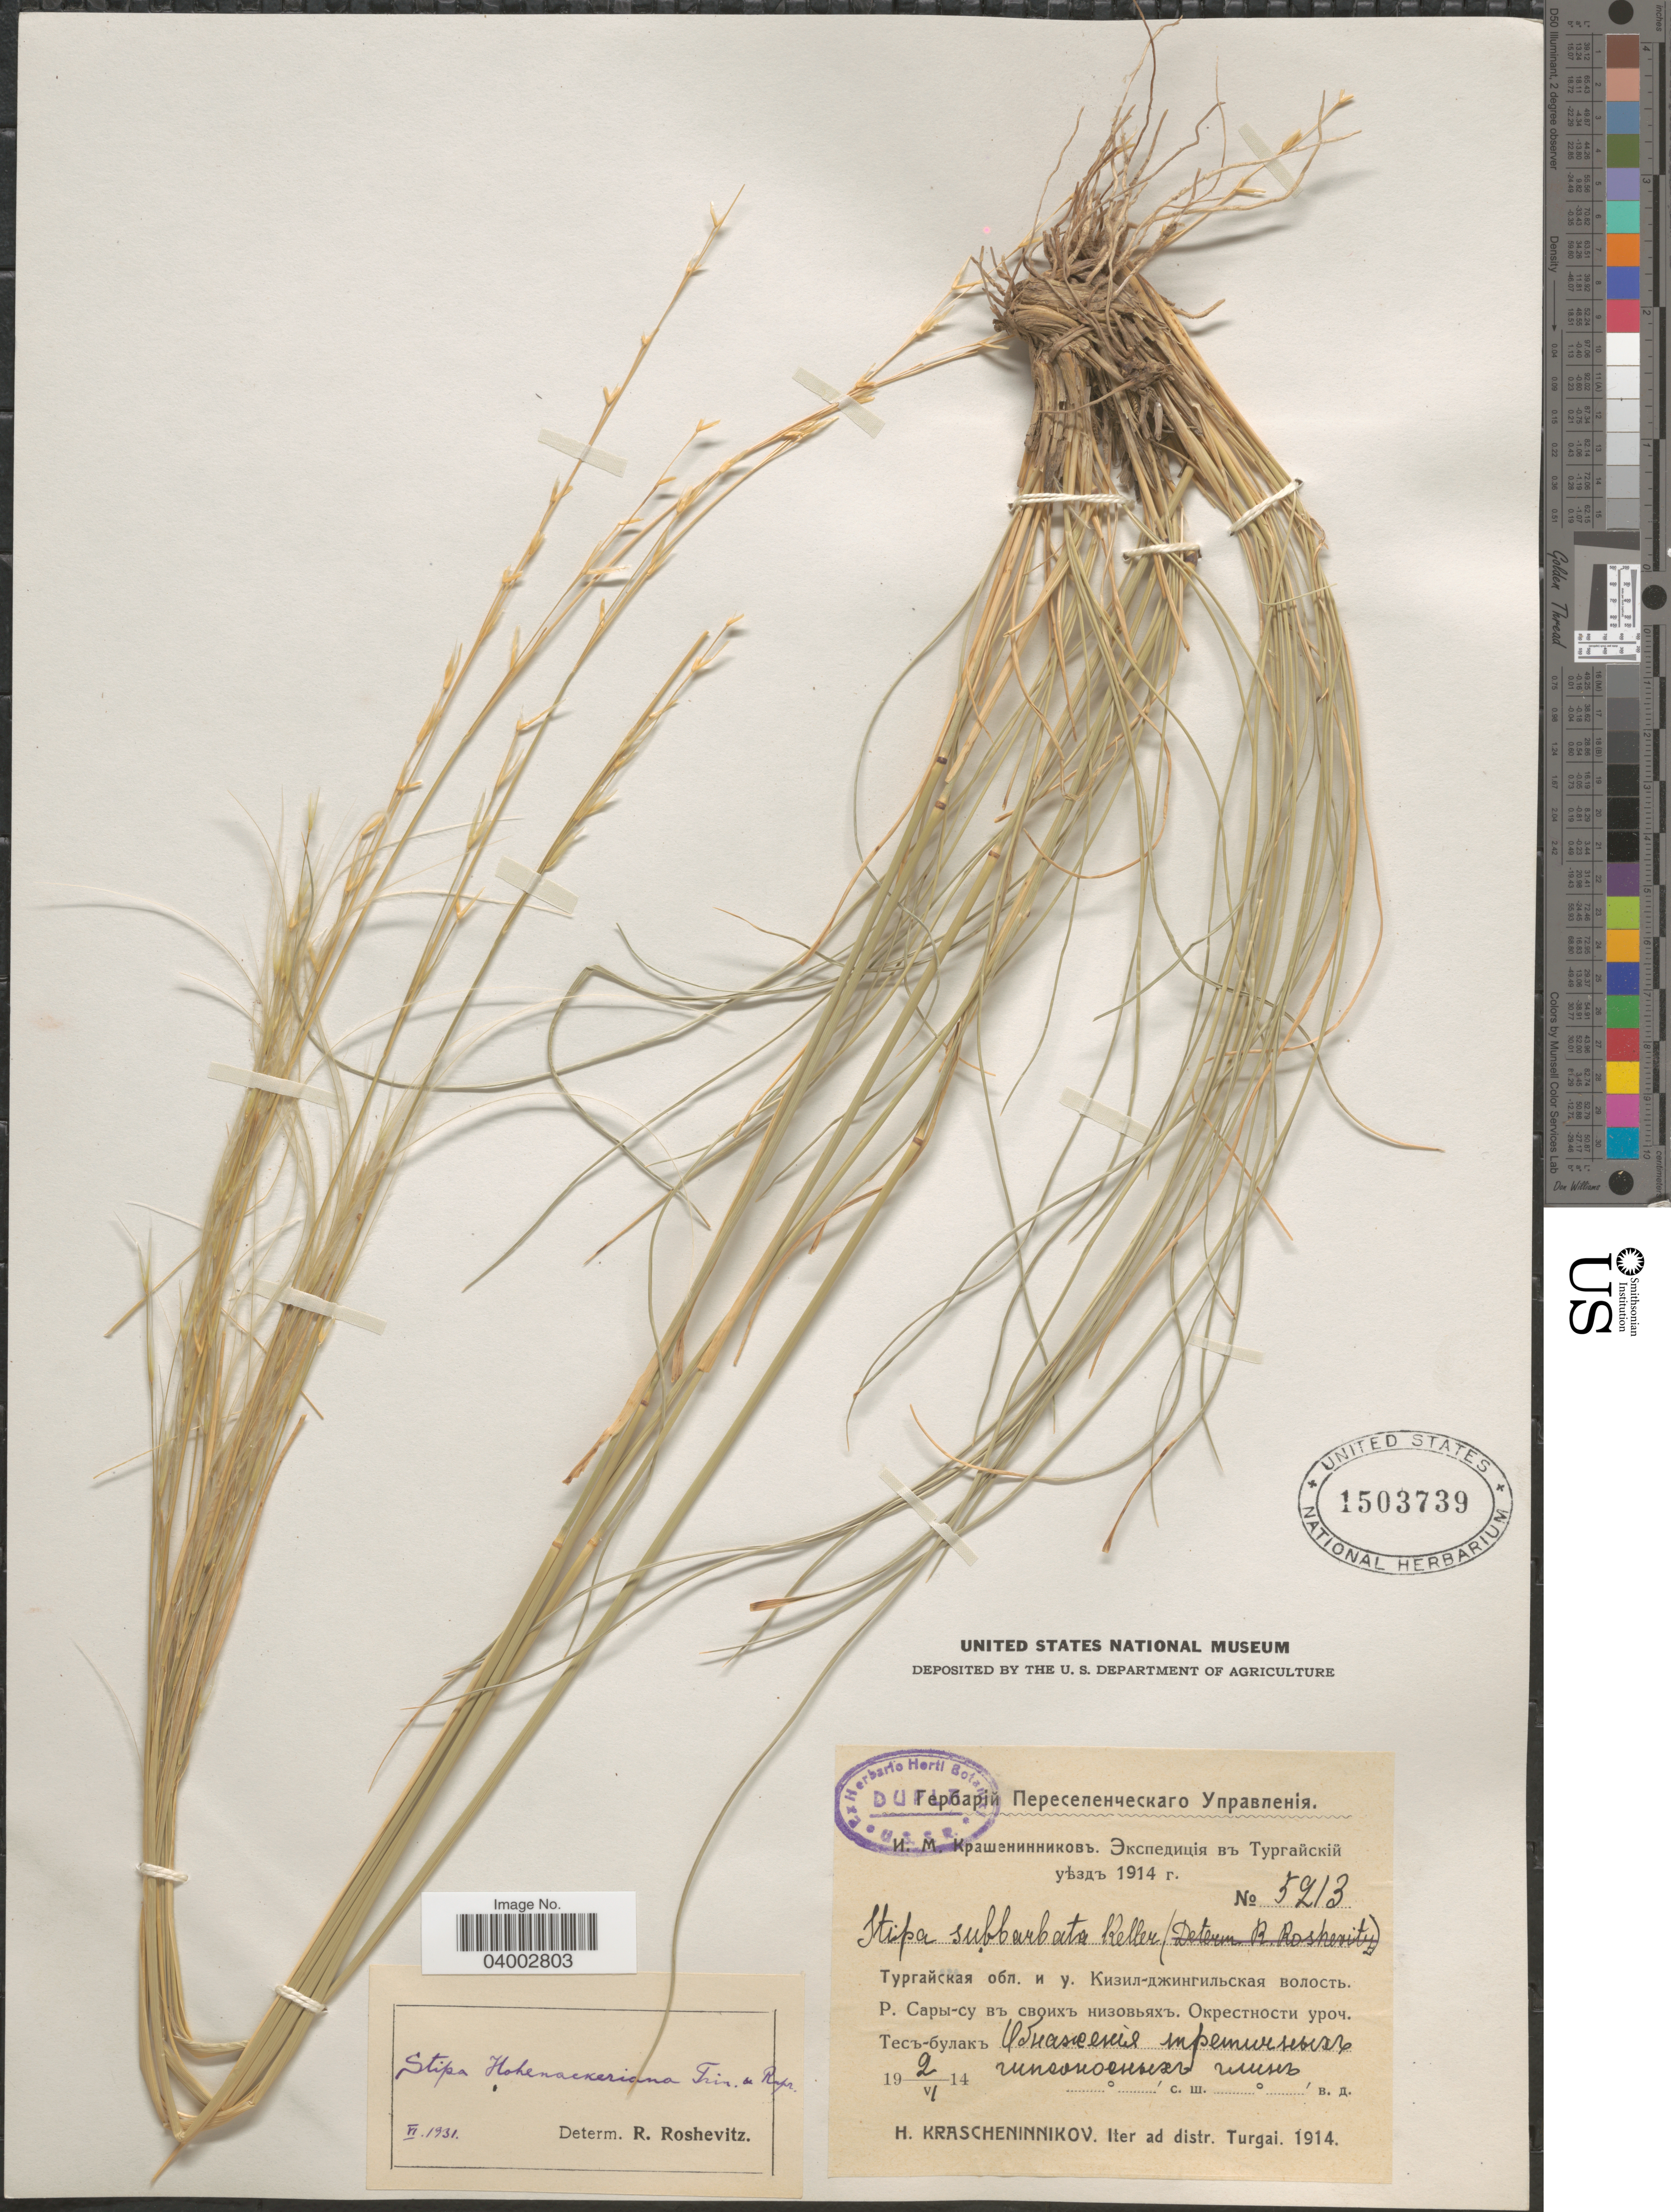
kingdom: Plantae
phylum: Tracheophyta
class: Liliopsida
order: Poales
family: Poaceae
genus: Stipa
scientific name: Stipa hohenackeriana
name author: Trin. & Rupr.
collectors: H. Krascheninnikov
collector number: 5213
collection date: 1914-06-02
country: Kazakhstan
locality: X. Iter ad distr. Turgai.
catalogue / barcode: US 1503739